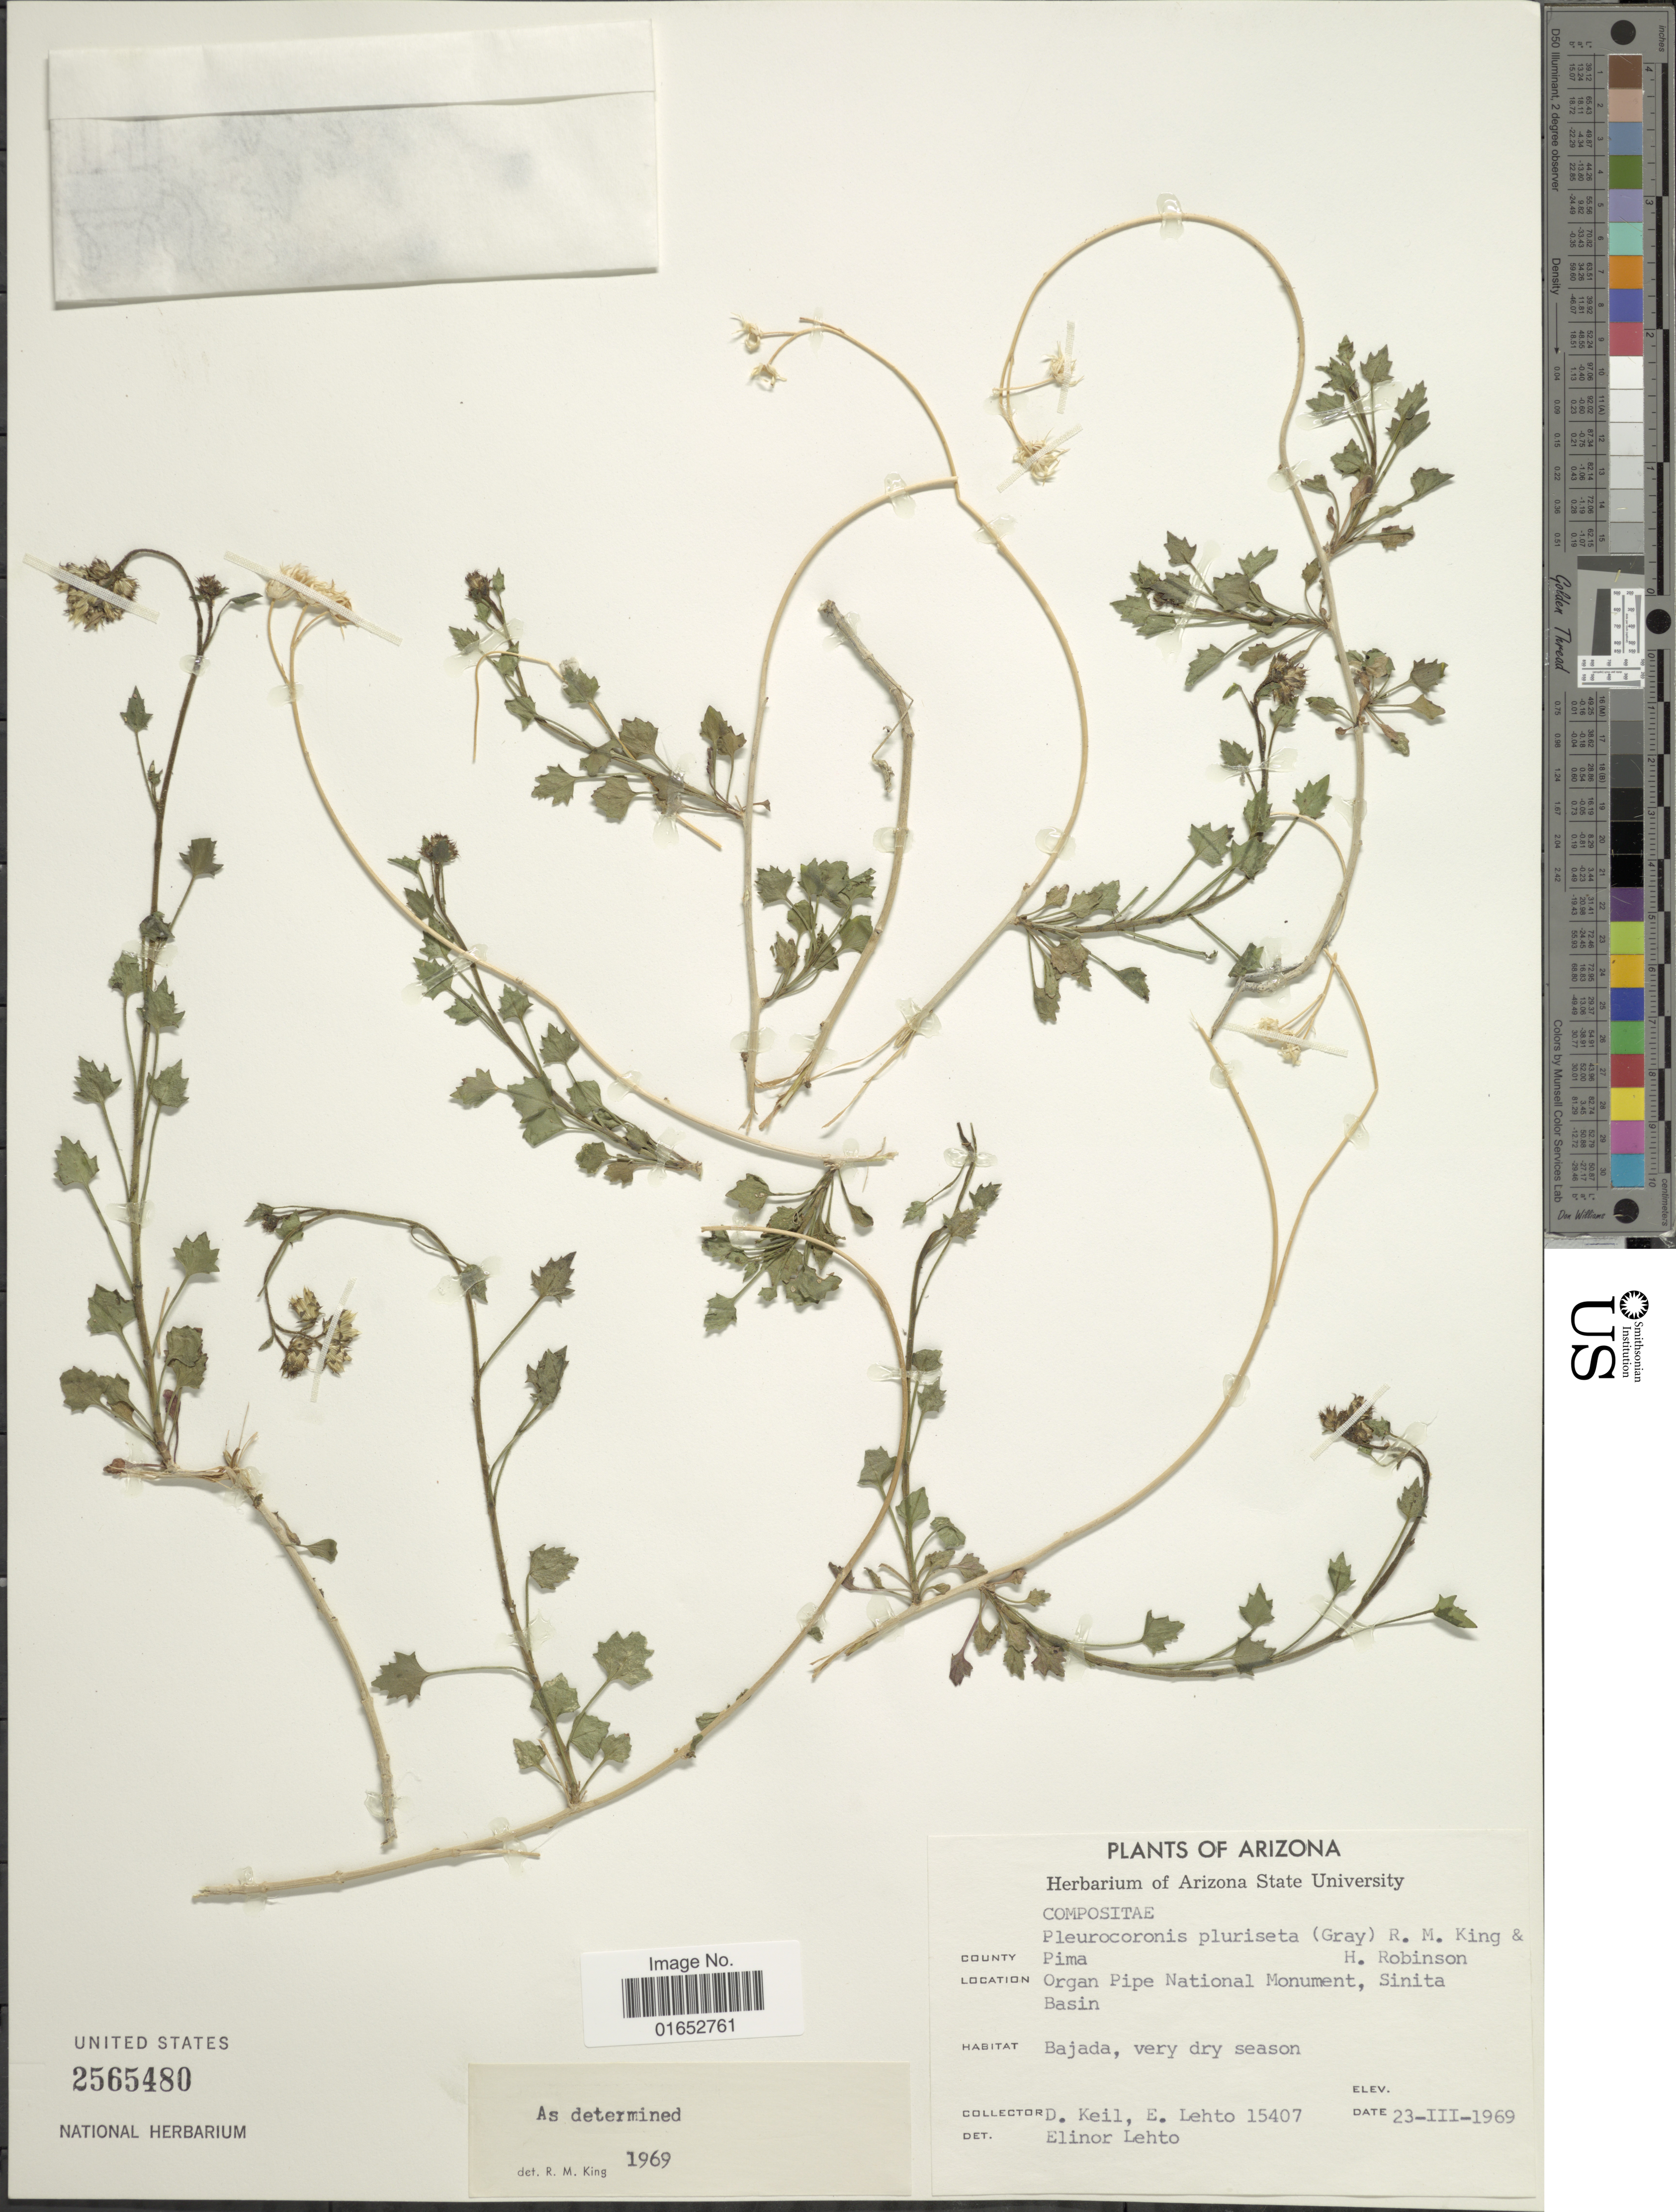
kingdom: Plantae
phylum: Tracheophyta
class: Magnoliopsida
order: Asterales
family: Asteraceae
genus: Pleurocoronis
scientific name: Pleurocoronis pluriseta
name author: (A. Gray) R.M. King & H. Rob.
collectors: D. J. Keil & E. Lehto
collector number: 15407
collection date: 1969-03-23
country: United States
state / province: Arizona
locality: County Pima, Organ Pipe National Monument, Sinita Basin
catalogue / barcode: US 2565480